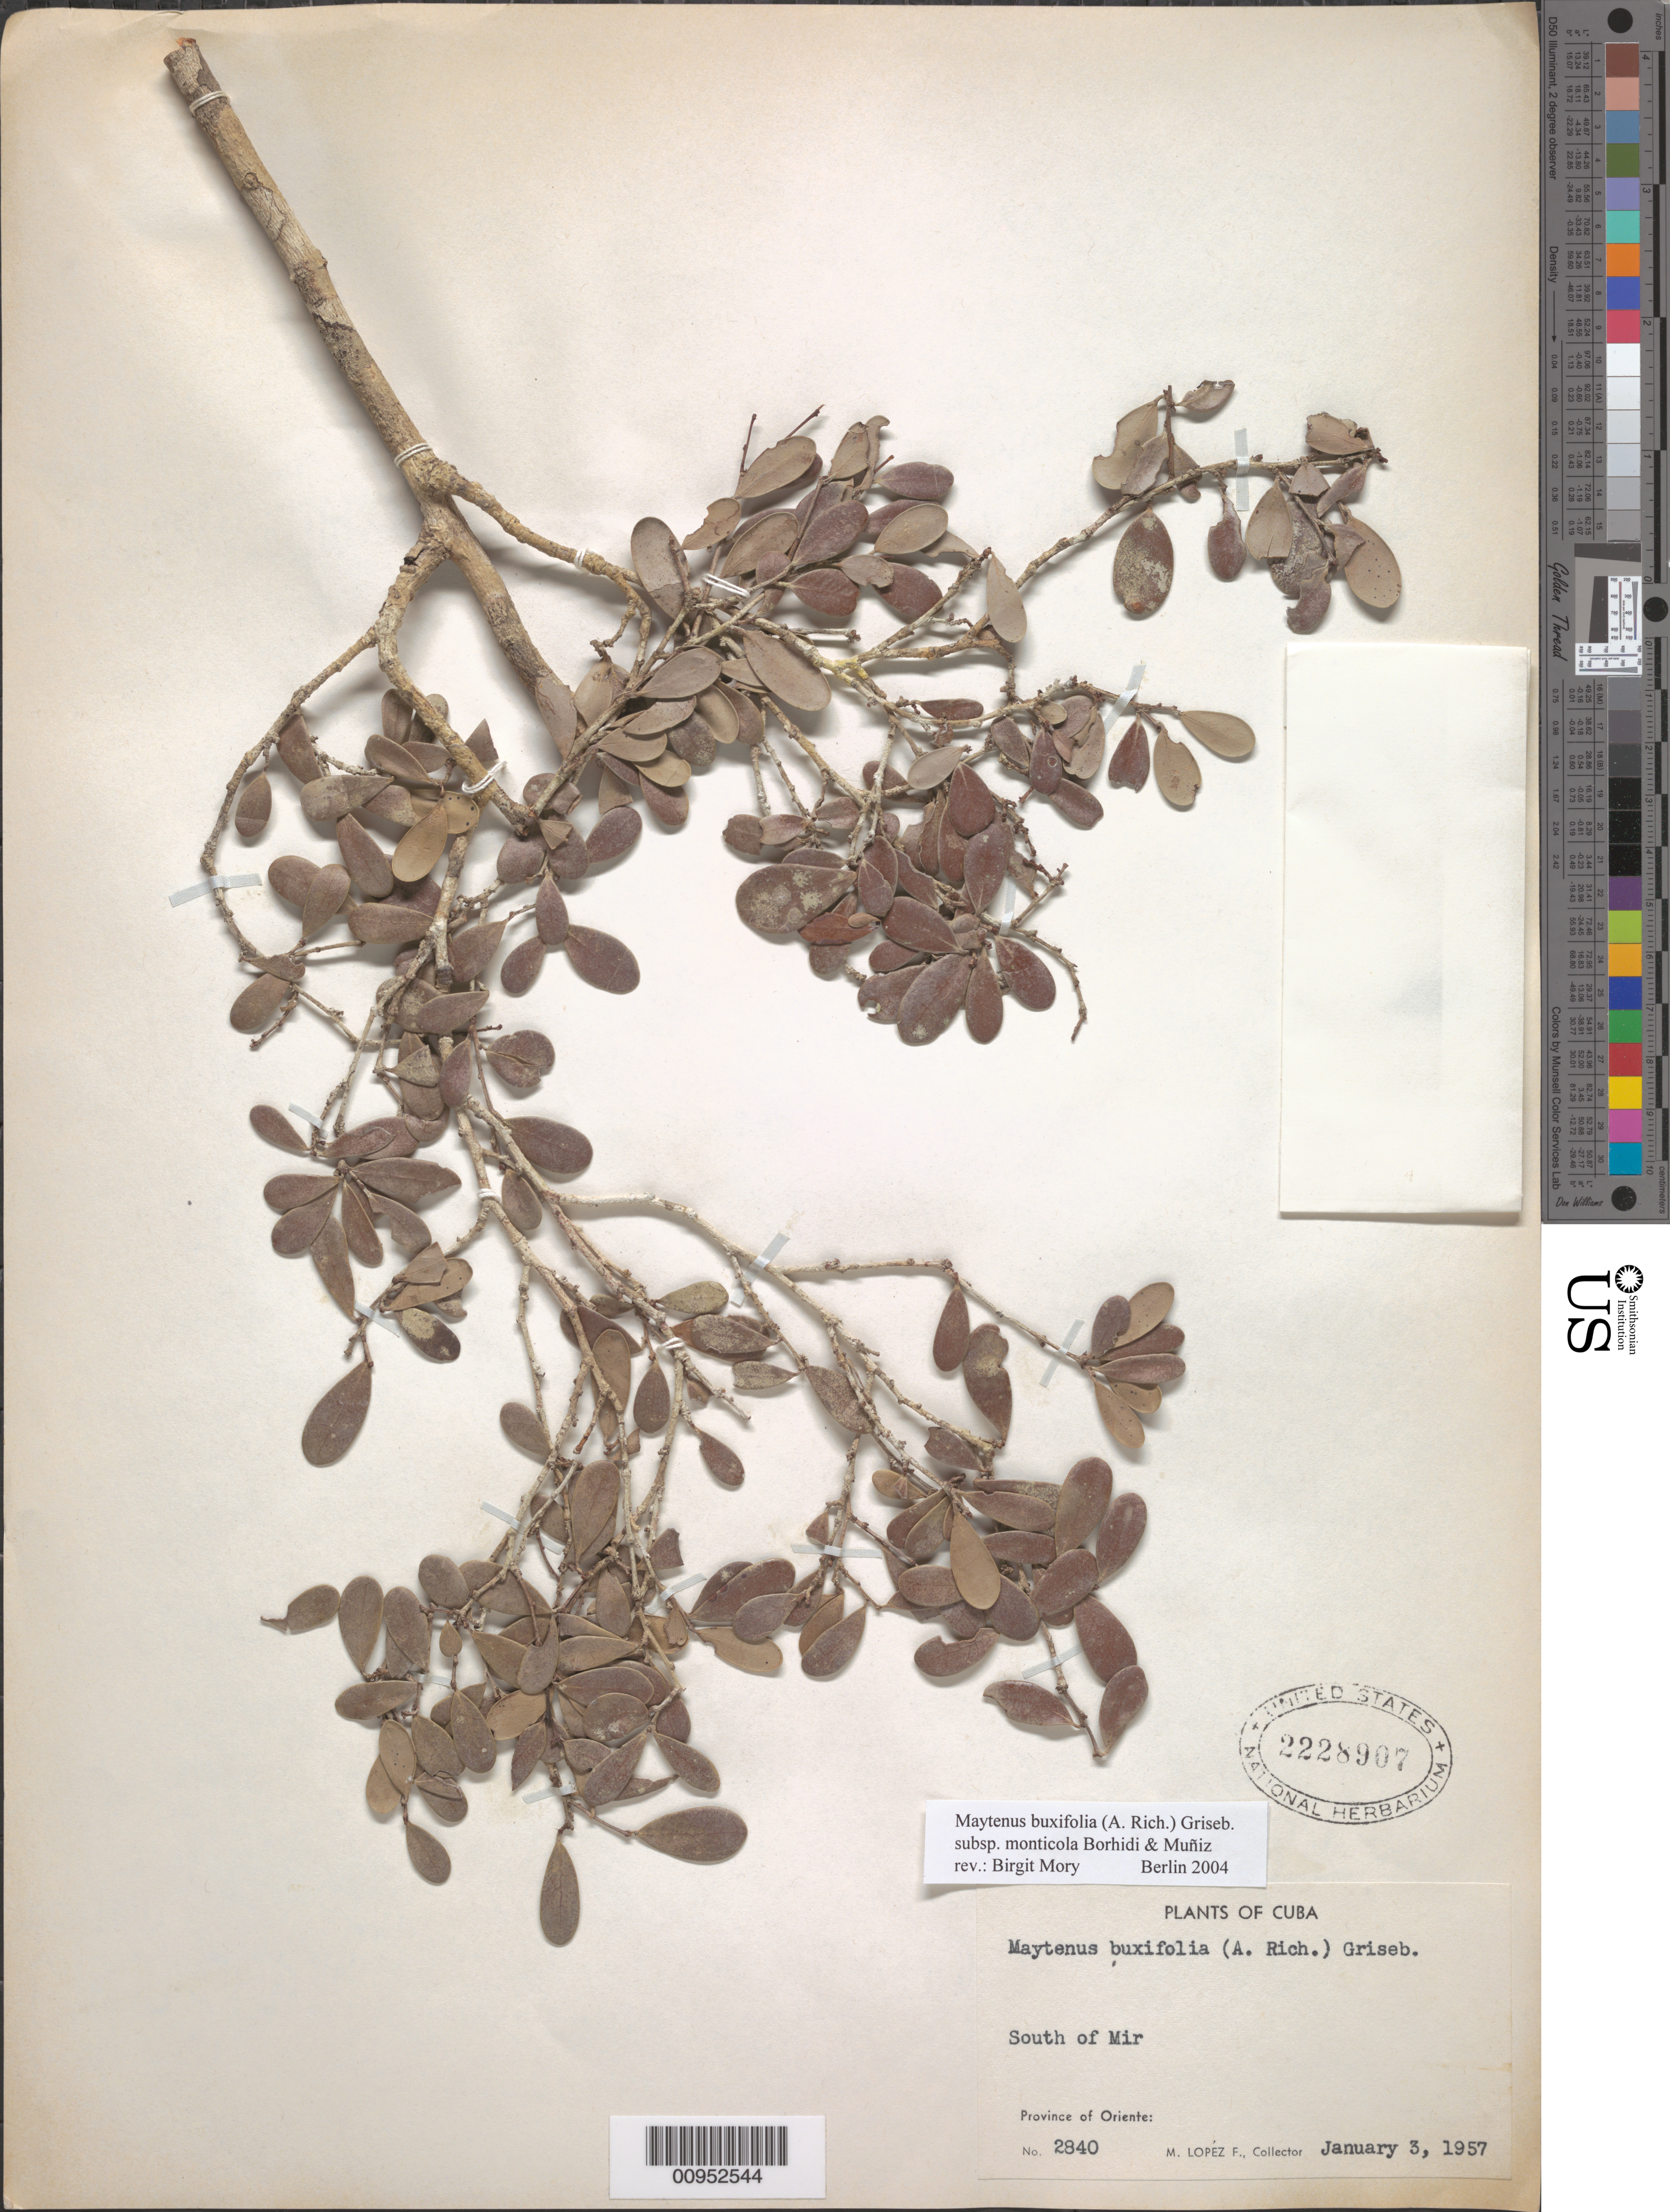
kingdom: Plantae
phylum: Tracheophyta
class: Magnoliopsida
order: Celastrales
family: Celastraceae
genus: Maytenus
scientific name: Maytenus buxifolia subsp. monticola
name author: Borhidi & O. Muñiz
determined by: Mory, B.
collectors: M. López Figueiras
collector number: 2840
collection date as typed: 03 Jan 1957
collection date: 1957-01-03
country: Cuba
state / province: Oriente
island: Cuba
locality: South of Mir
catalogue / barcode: US 2228907